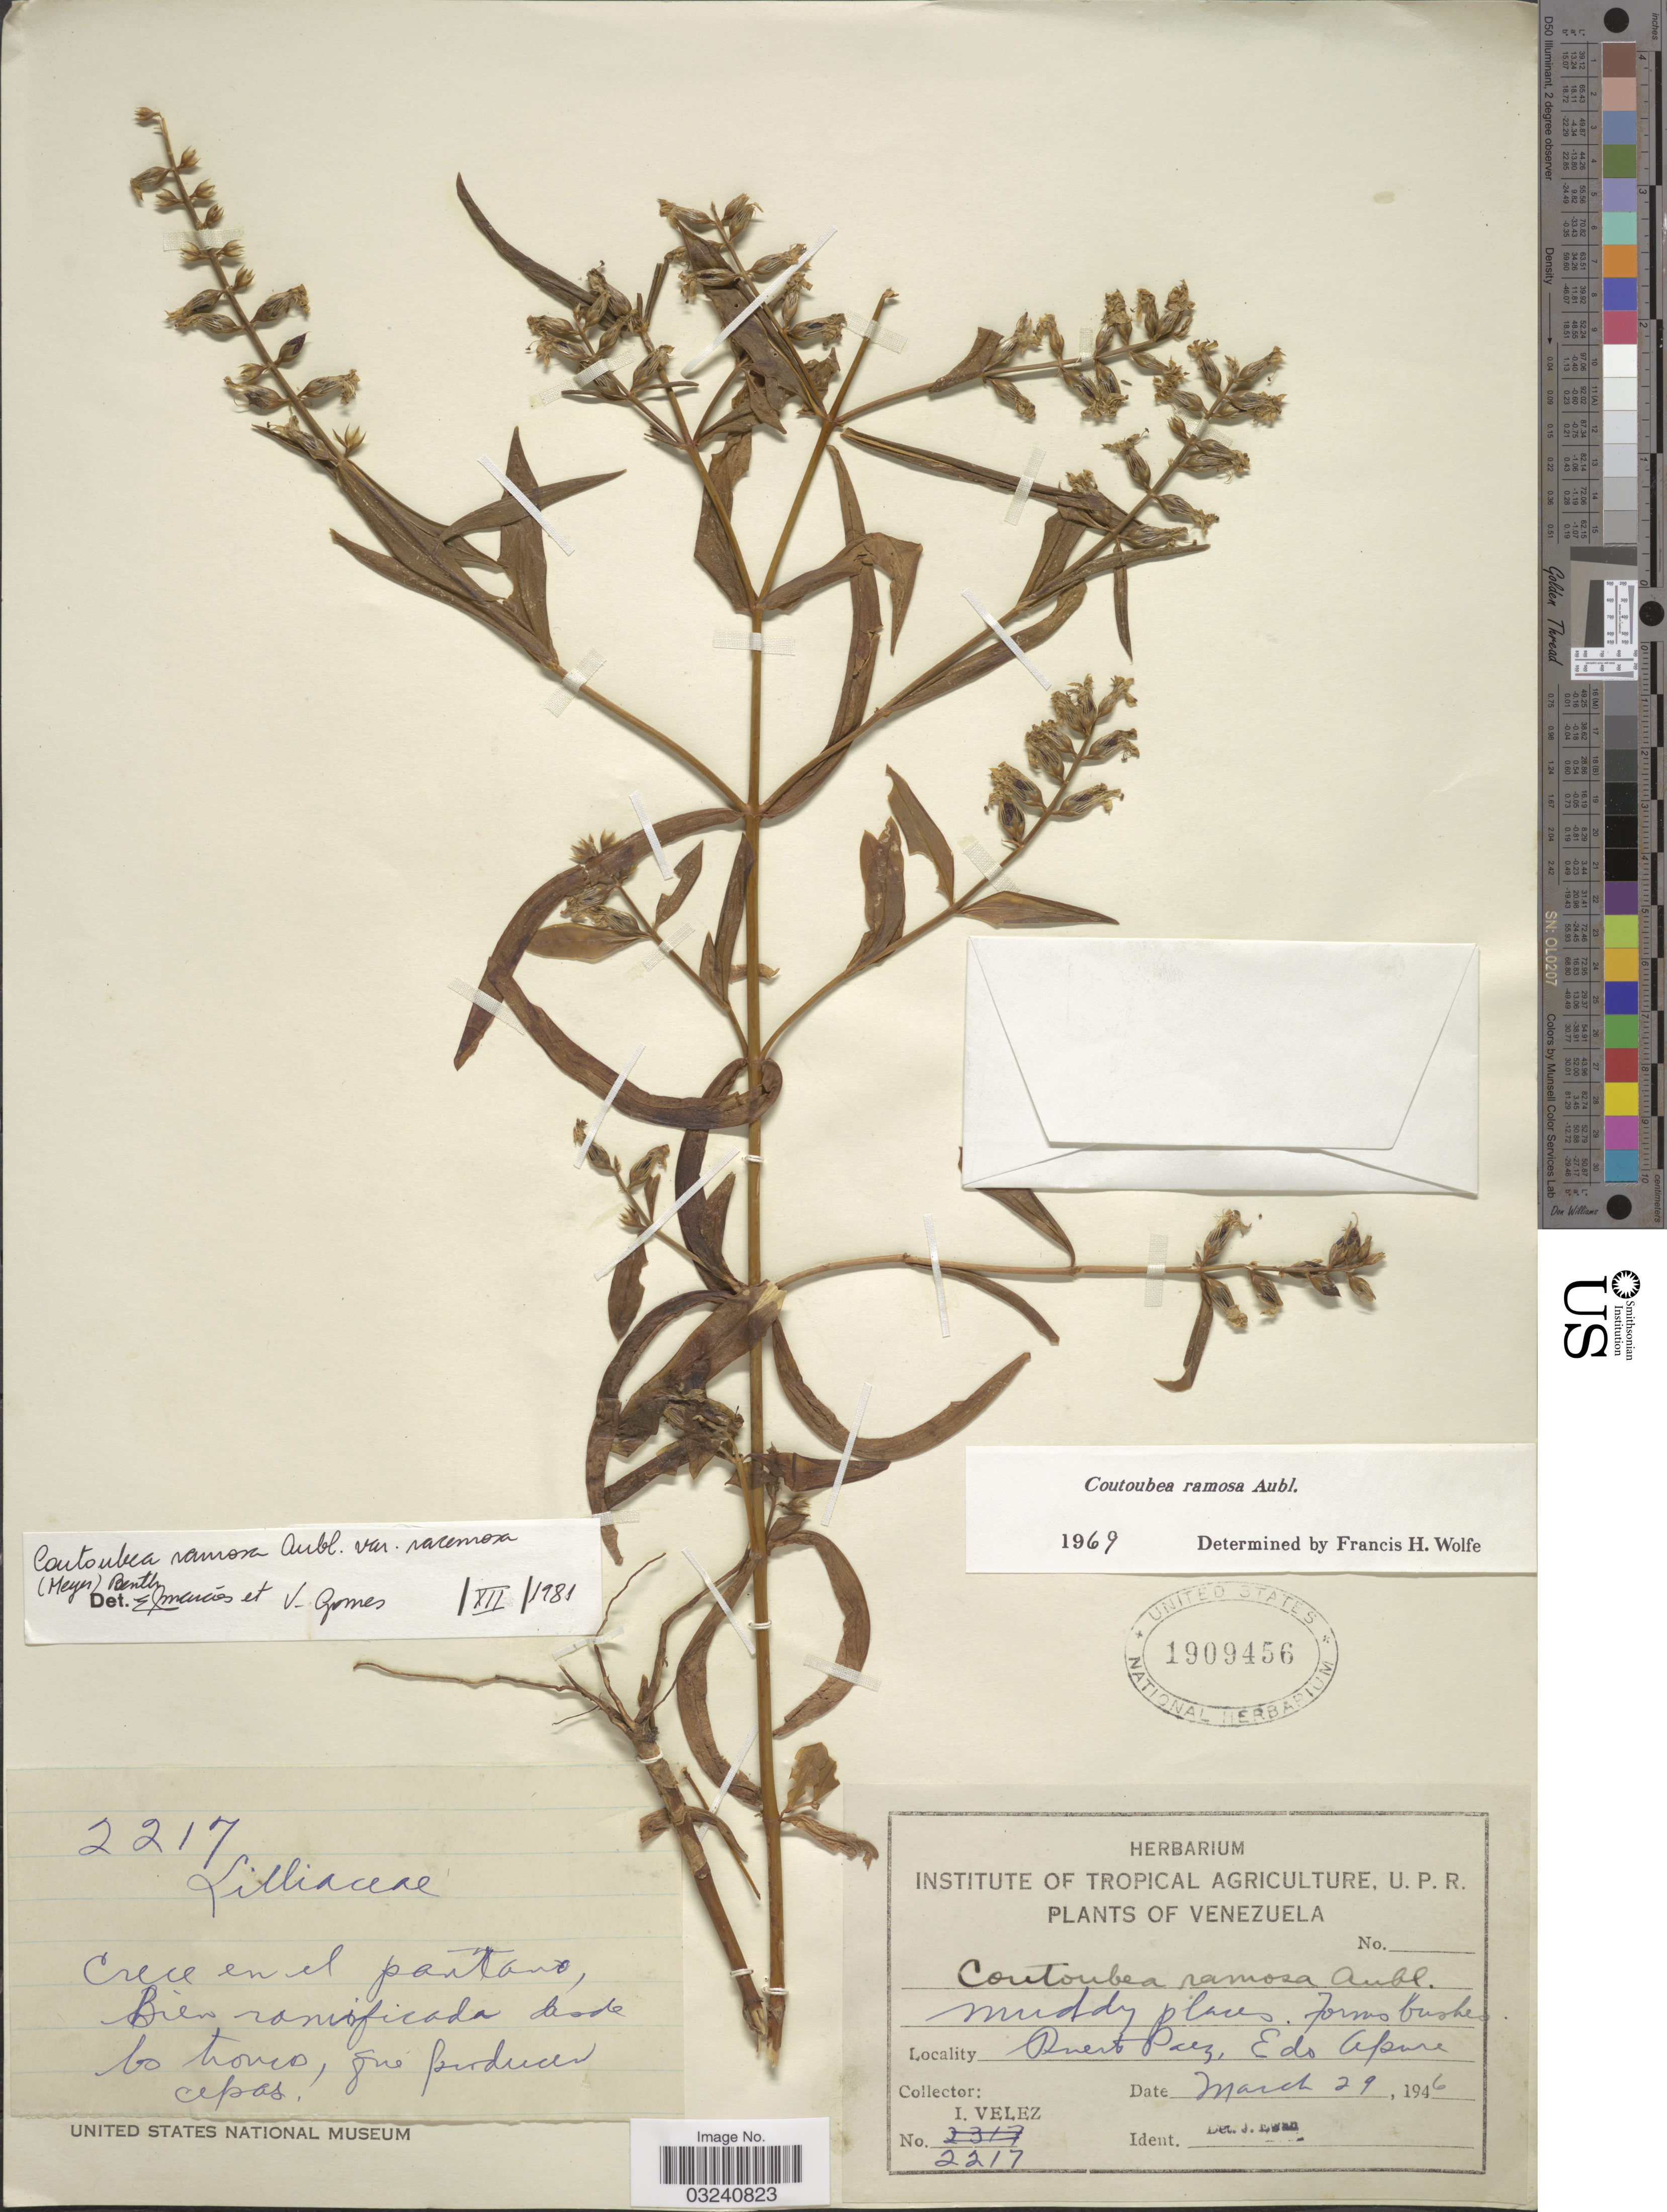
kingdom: Plantae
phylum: Tracheophyta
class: Magnoliopsida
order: Gentianales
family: Gentianaceae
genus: Coutoubea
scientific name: Coutoubea ramosa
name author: Aubl.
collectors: I. Velez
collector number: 2217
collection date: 1946-03-29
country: Venezuela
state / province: Apure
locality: Puerto Paez.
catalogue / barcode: US 1909456